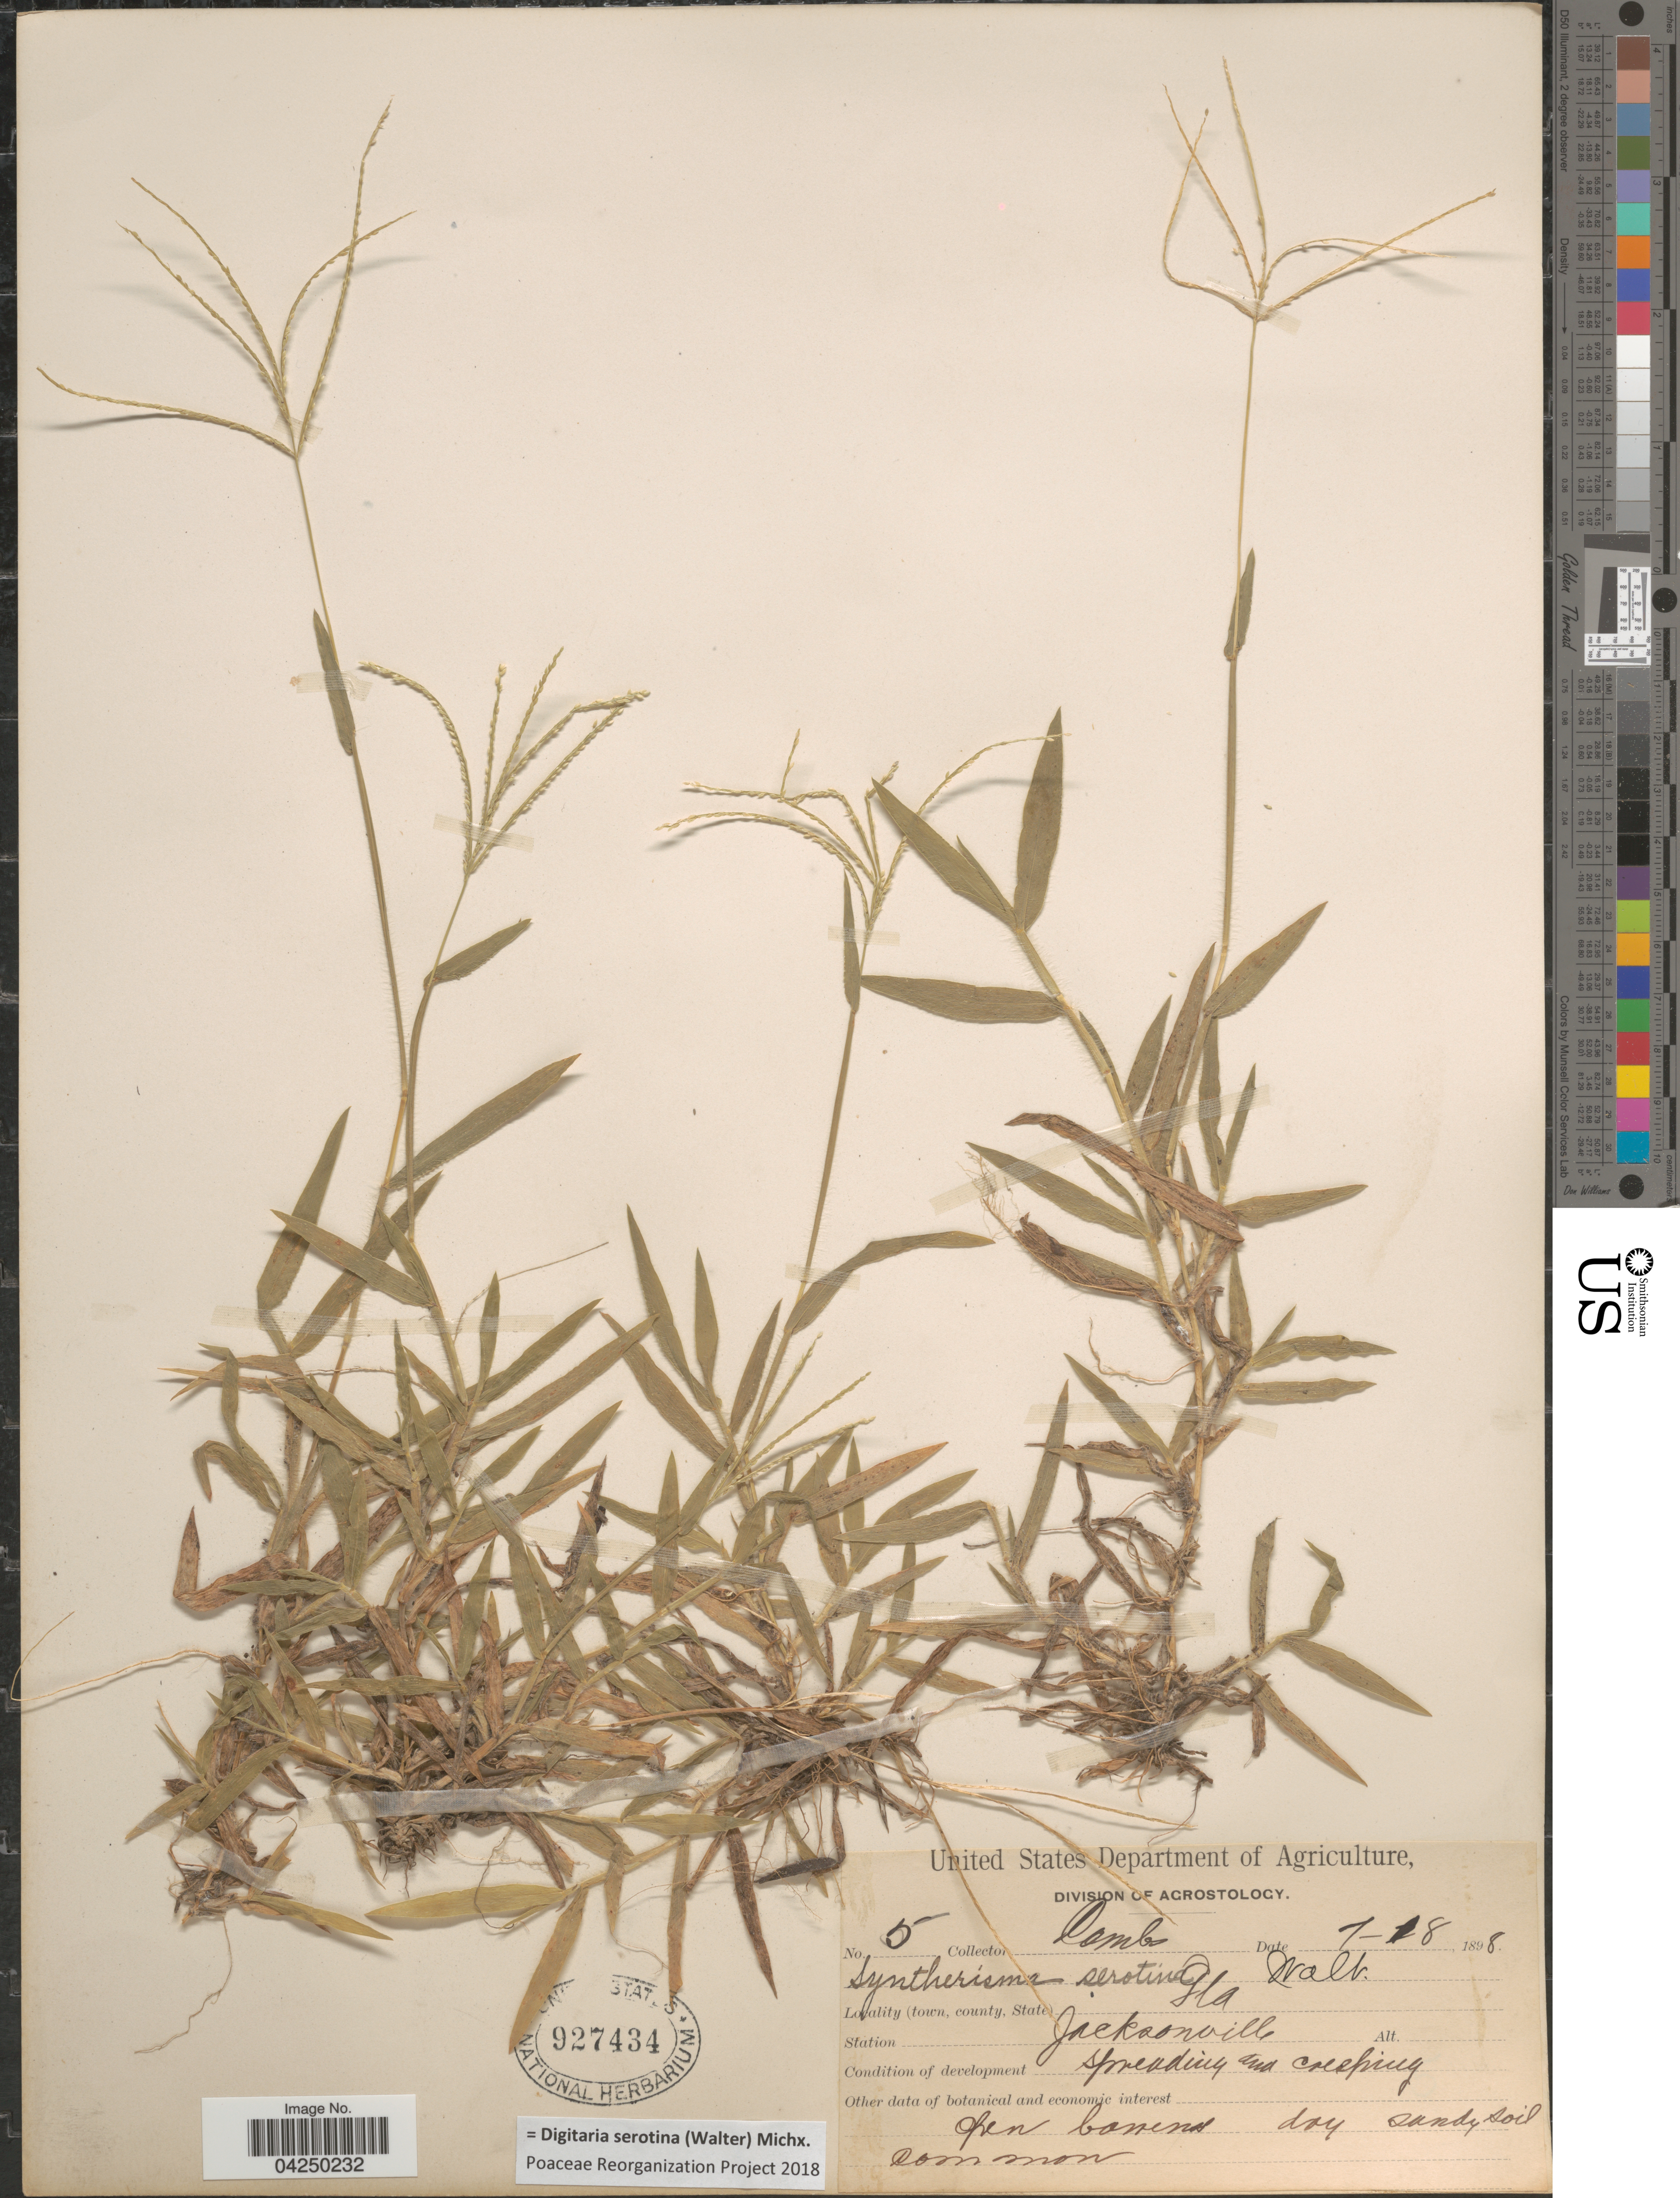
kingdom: Plantae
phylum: Tracheophyta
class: Liliopsida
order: Poales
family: Poaceae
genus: Digitaria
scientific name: Digitaria serotina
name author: (Walter) Michx.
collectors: -. Combs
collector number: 5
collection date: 1898-07-18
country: United States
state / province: Florida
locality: Jacksonville. Spreading and creeping. Open barrens dry sandy soil.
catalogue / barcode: US 927434